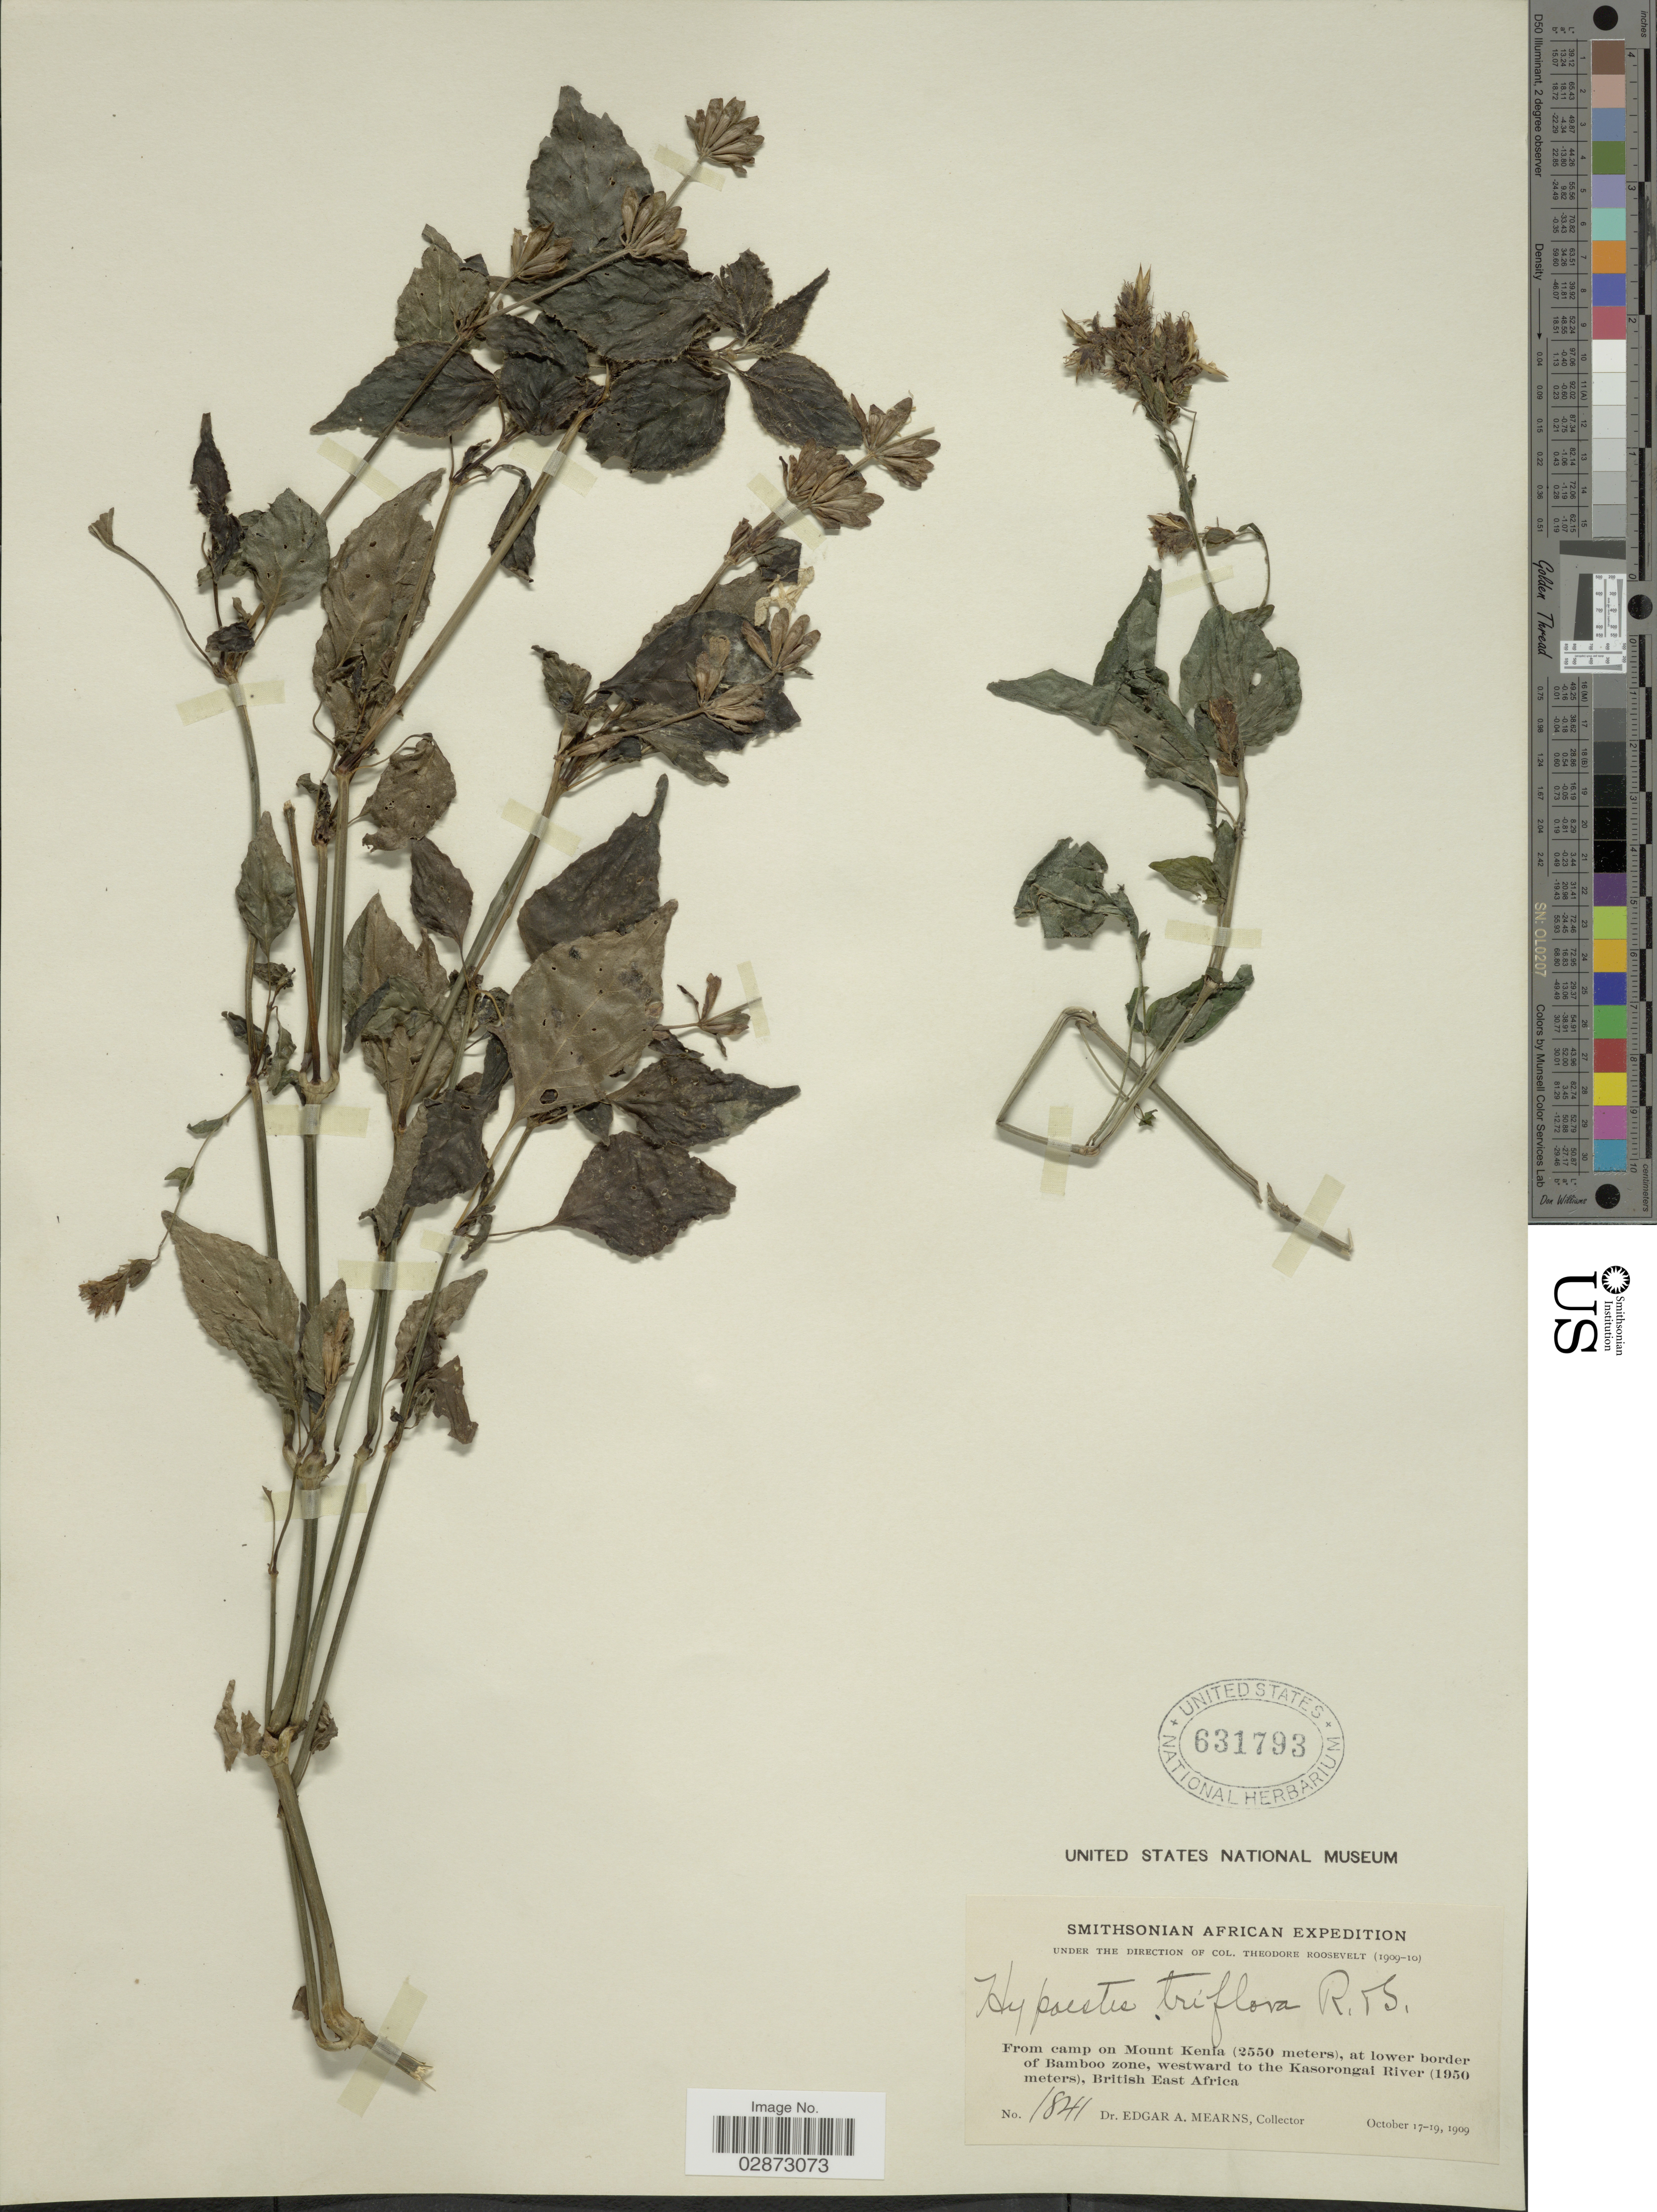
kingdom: Plantae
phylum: Tracheophyta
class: Magnoliopsida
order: Lamiales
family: Acanthaceae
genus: Hypoestes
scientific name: Hypoestes triflora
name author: (Forssk.) Roem. & Schult.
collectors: E. A. Mearns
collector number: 1841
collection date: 1909-10-17/1909-10-19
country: Kenya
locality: From camp on Mount Kenia, at lower border of Bamboo zone, westward to the Kasorongai River, British East Africa.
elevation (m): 1950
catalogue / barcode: US 631793